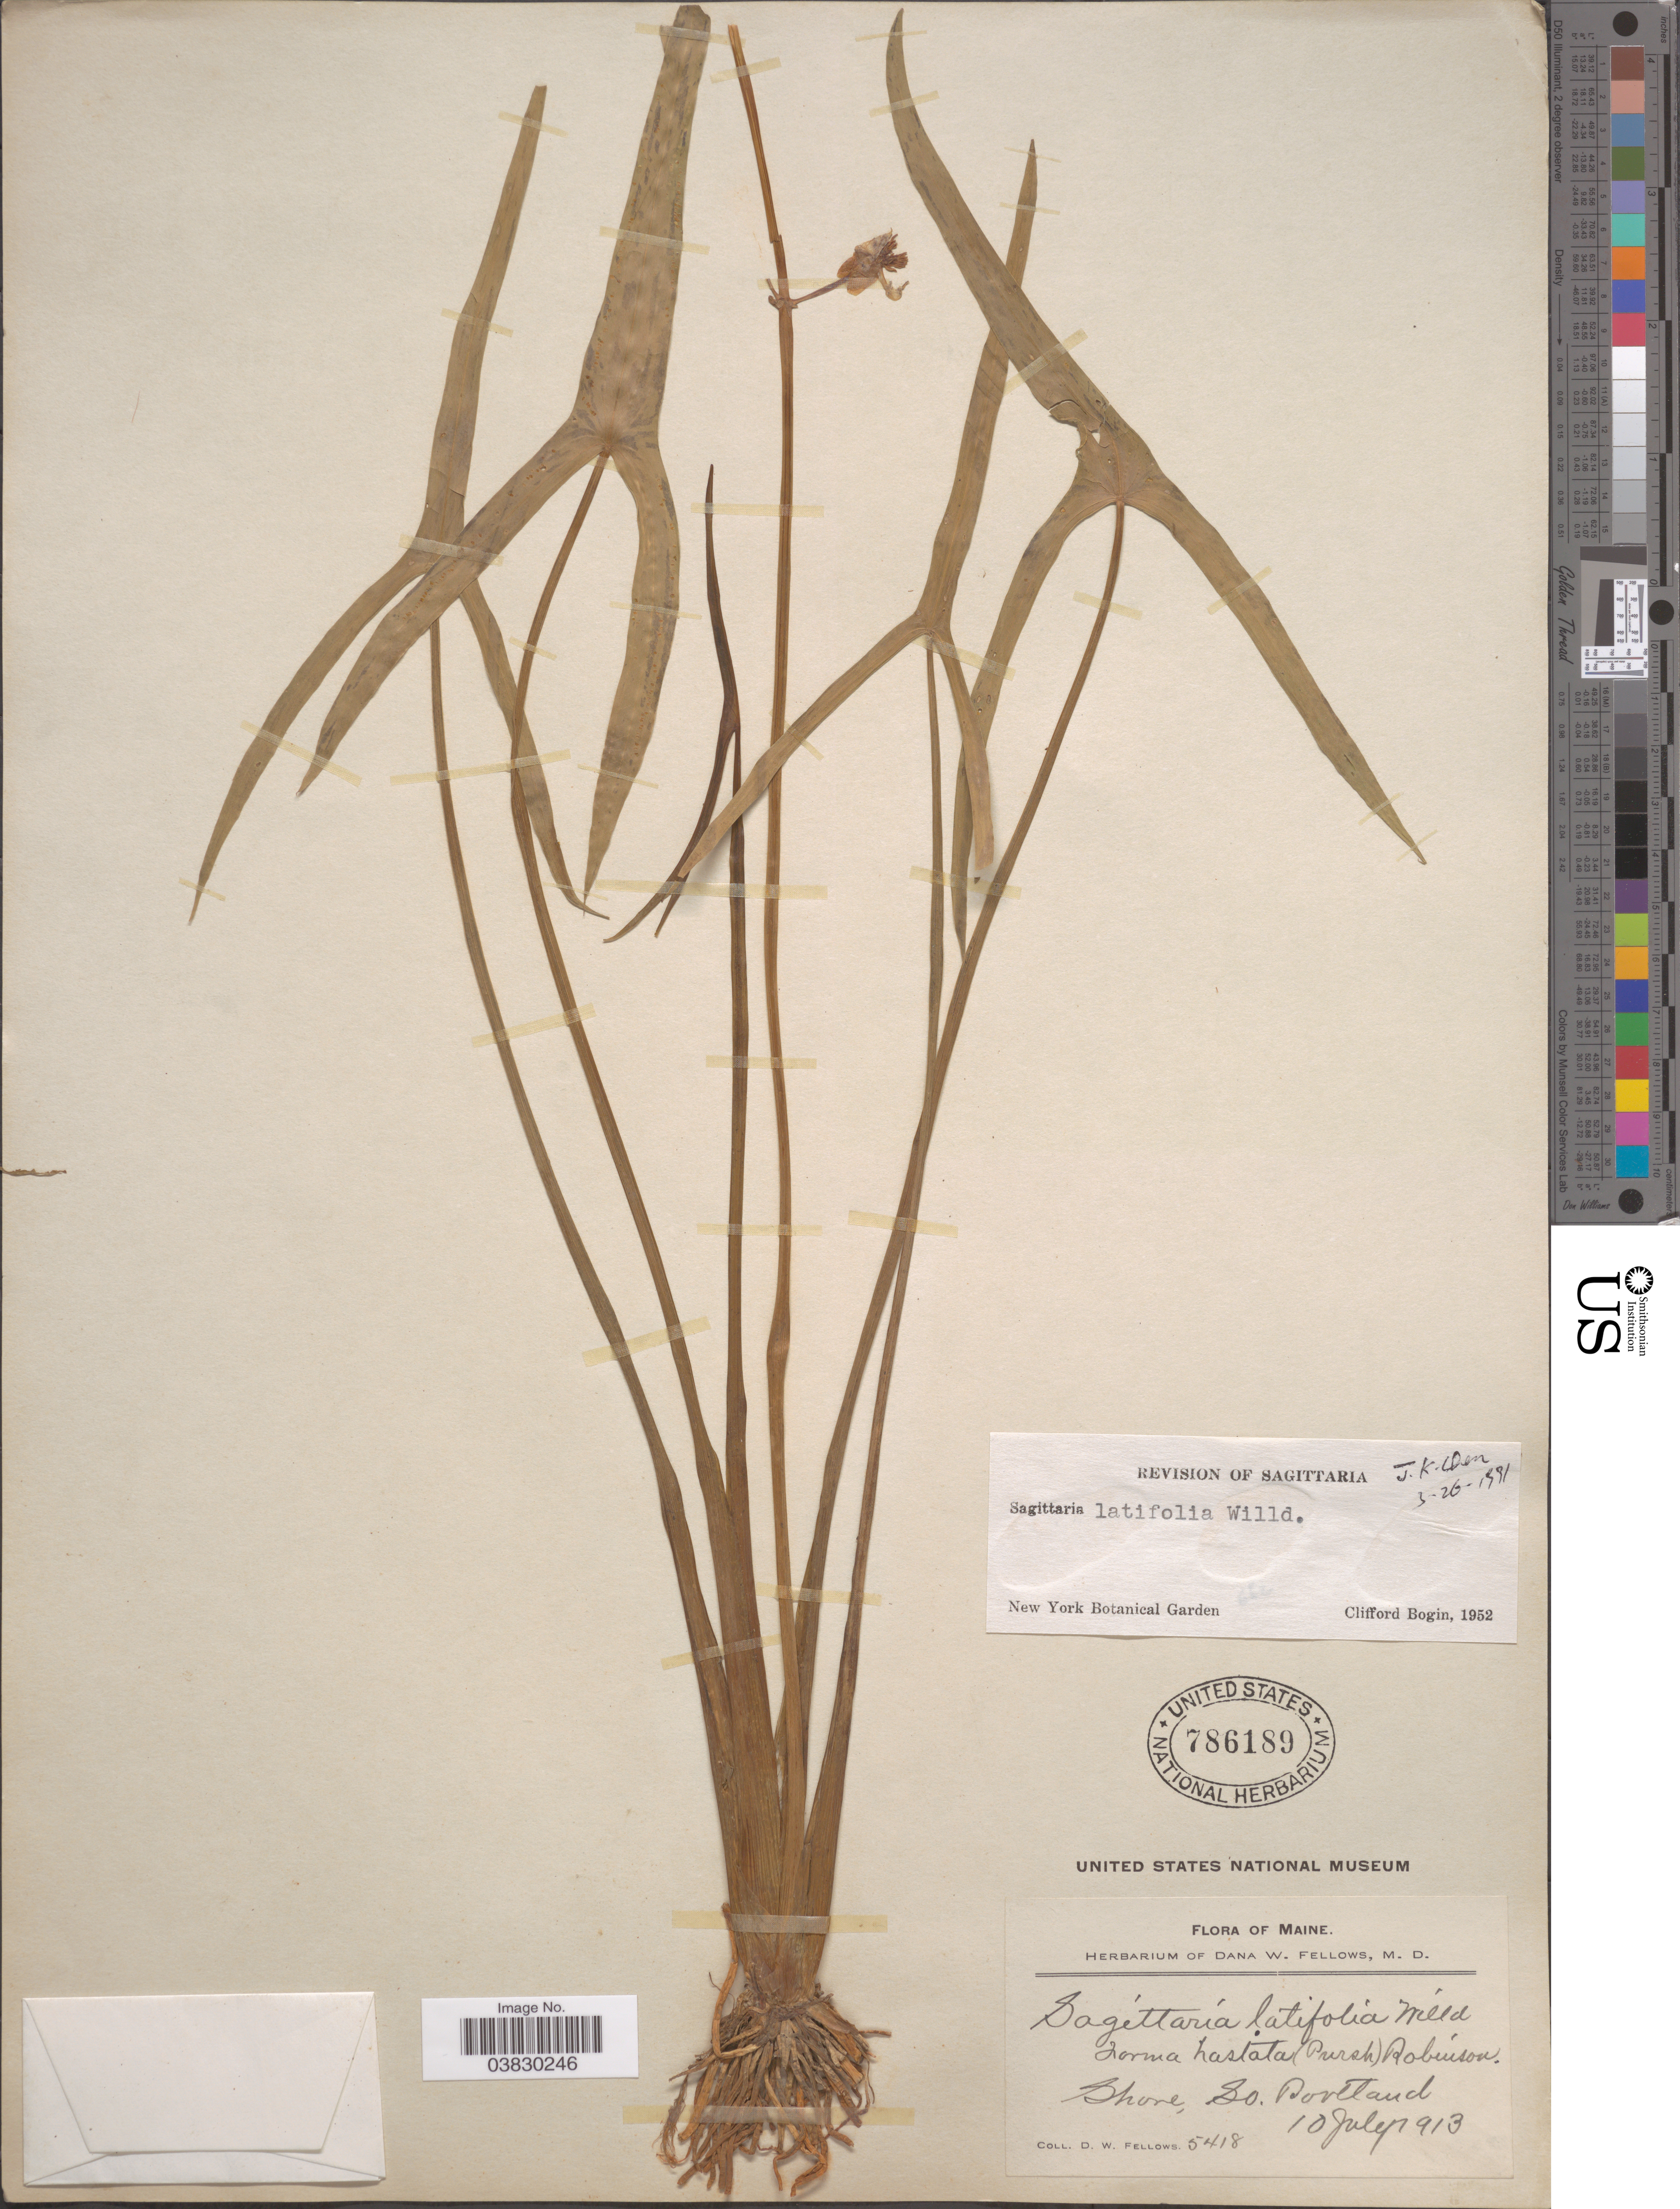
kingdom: Plantae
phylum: Tracheophyta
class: Liliopsida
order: Alismatales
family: Alismataceae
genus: Sagittaria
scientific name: Sagittaria latifolia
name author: Willd.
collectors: D. W. Fellows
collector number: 5418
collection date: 1913-07-10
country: United States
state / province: Maine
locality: Shore, So. Portland.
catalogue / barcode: US 786189